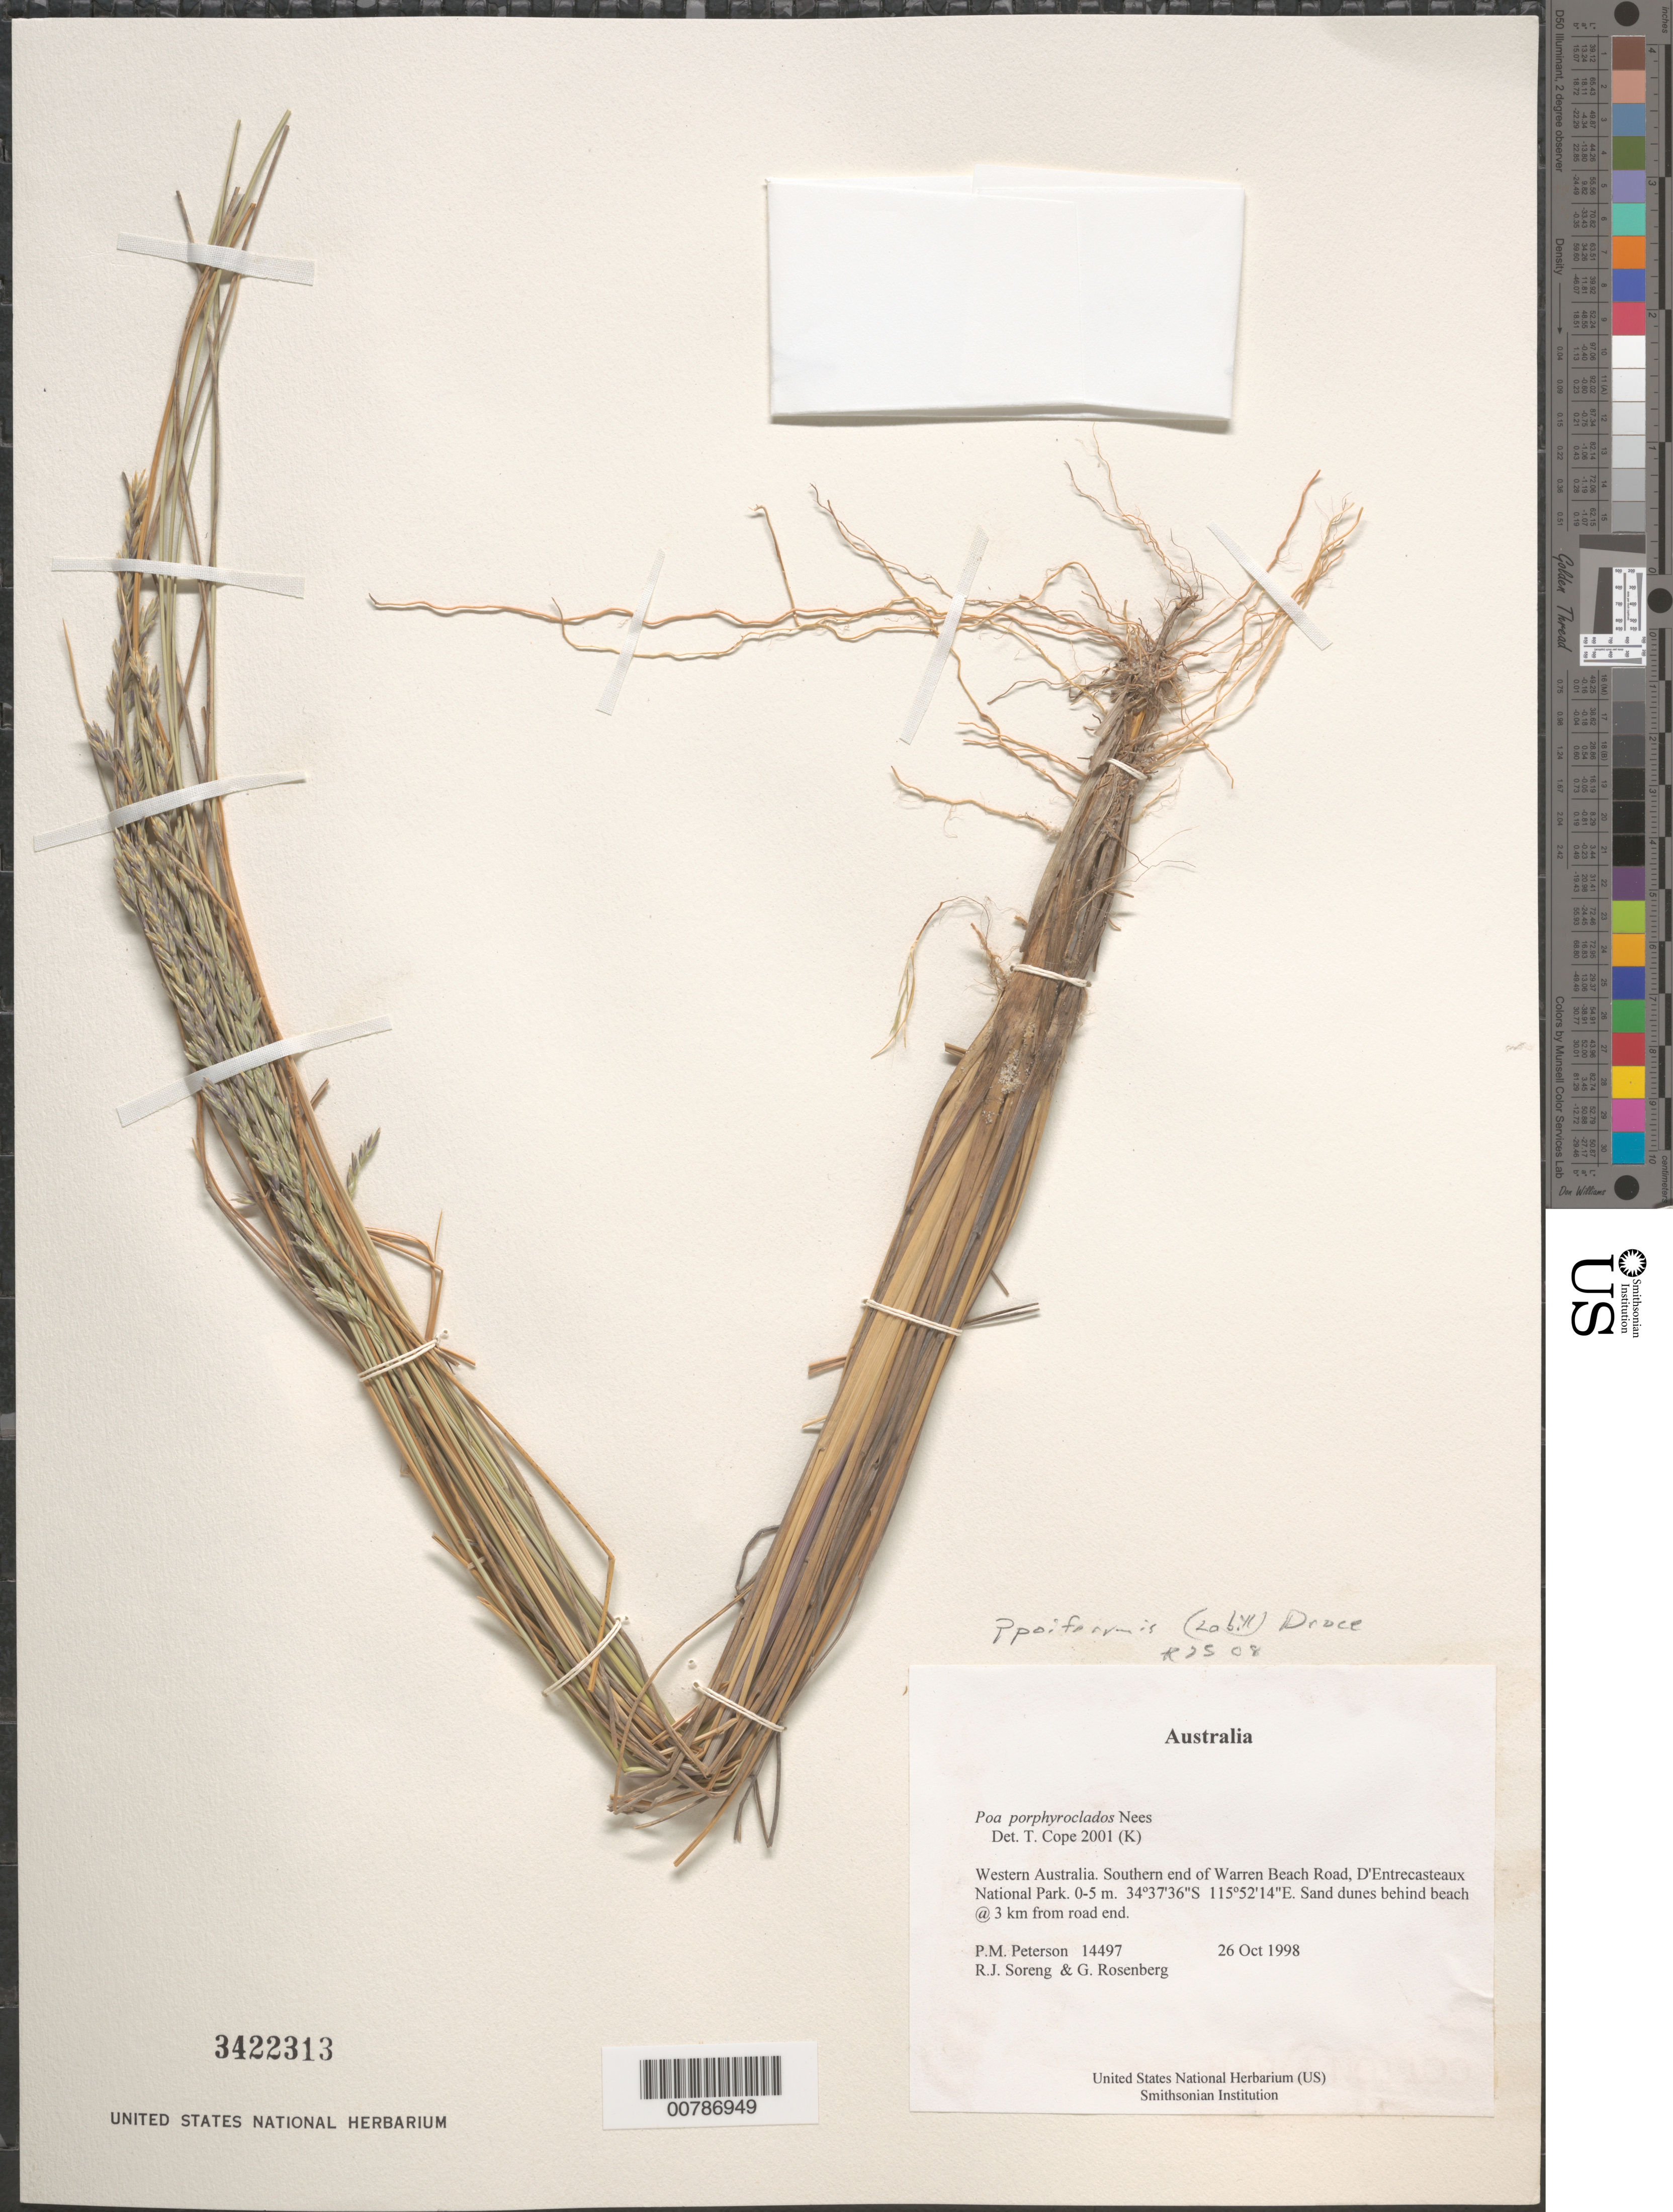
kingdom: Plantae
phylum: Tracheophyta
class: Liliopsida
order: Poales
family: Poaceae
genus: Poa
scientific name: Poa poiformis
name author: (Labill.) Druce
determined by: Soreng, Robert J., Research Associate (BOT), Smithsonian Institution - National Museum of Natural History (UNITED STATES)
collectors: P. M. Peterson, R. J. Soreng & G. Rosenberg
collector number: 14497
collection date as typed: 26 Oct 1998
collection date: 1998-10-26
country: Australia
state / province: Western Australia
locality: Southern end of Warren Beach Road, D'Entrecasteaux National Park.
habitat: Sand dunes behind beach @ 3 km from road end.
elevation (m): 0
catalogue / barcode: US 3422313